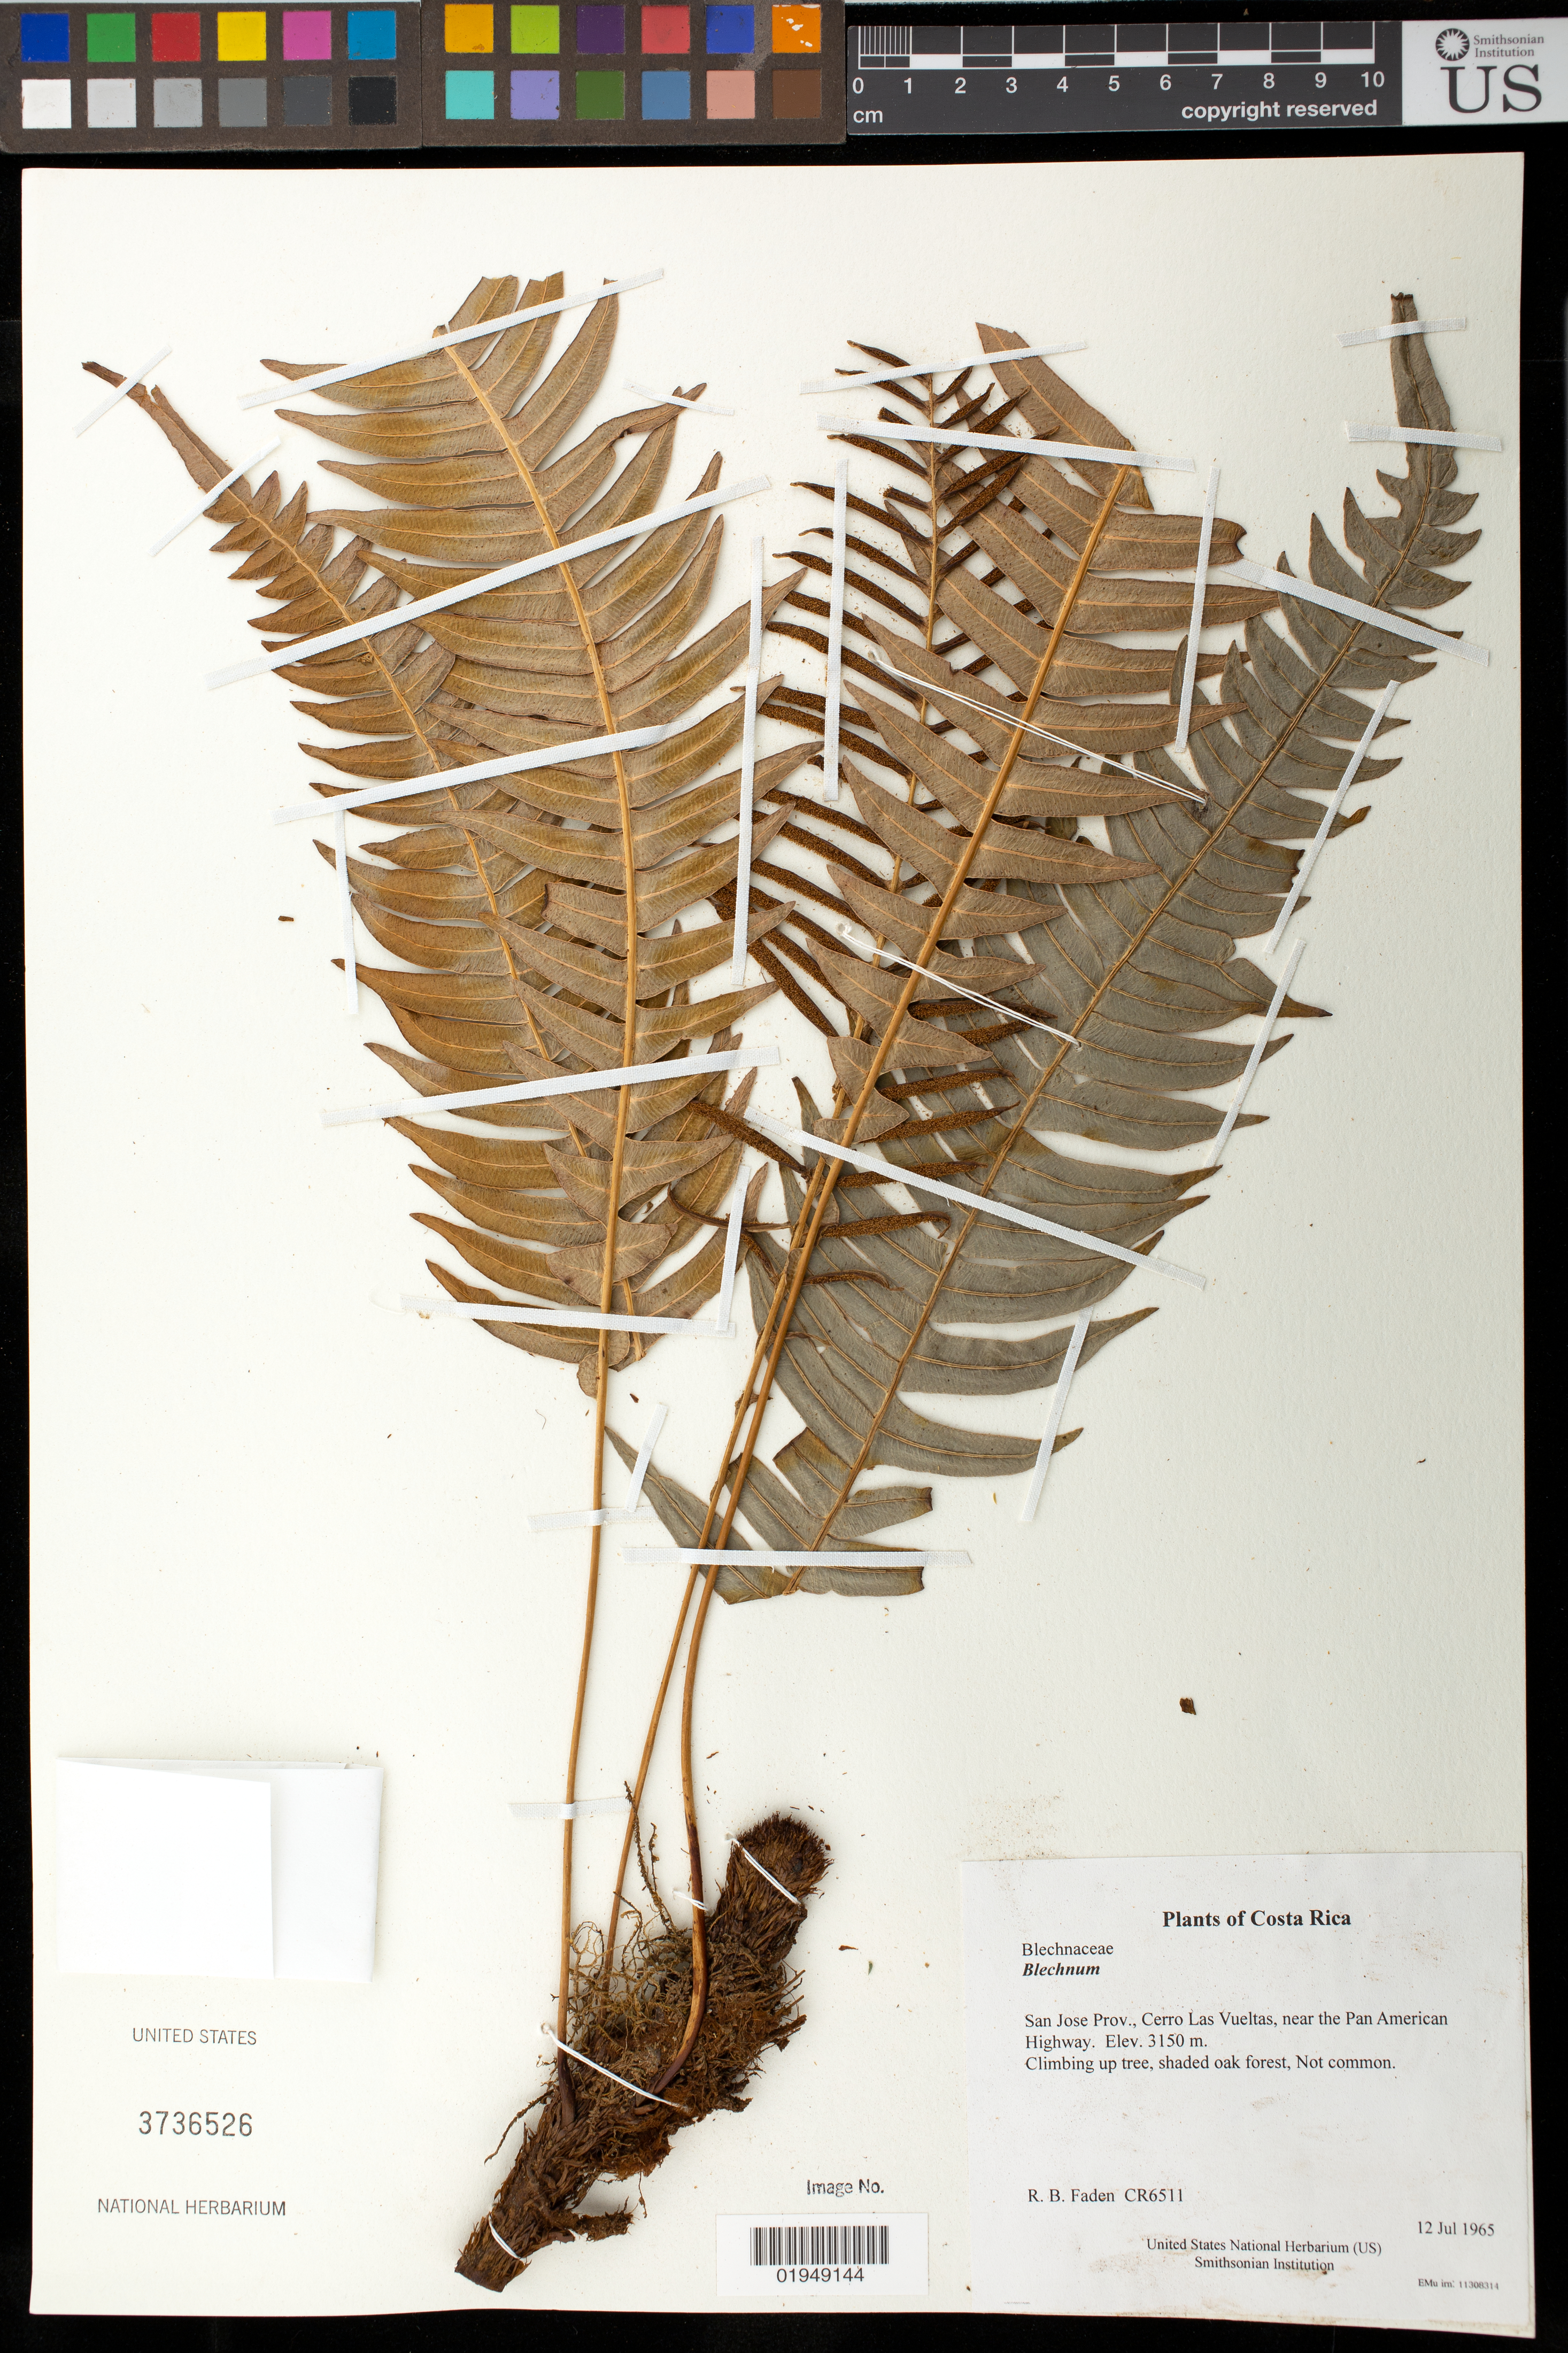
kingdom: Plantae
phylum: Tracheophyta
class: Polypodiopsida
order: Polypodiales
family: Blechnaceae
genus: Blechnum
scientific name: Blechnum sp.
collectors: R. B. Faden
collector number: CR6511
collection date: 1965-07-12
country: Costa Rica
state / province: San Jose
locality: Cerro Las Vueltas, near the Pan American Highway.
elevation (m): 3150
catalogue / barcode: US 3736526